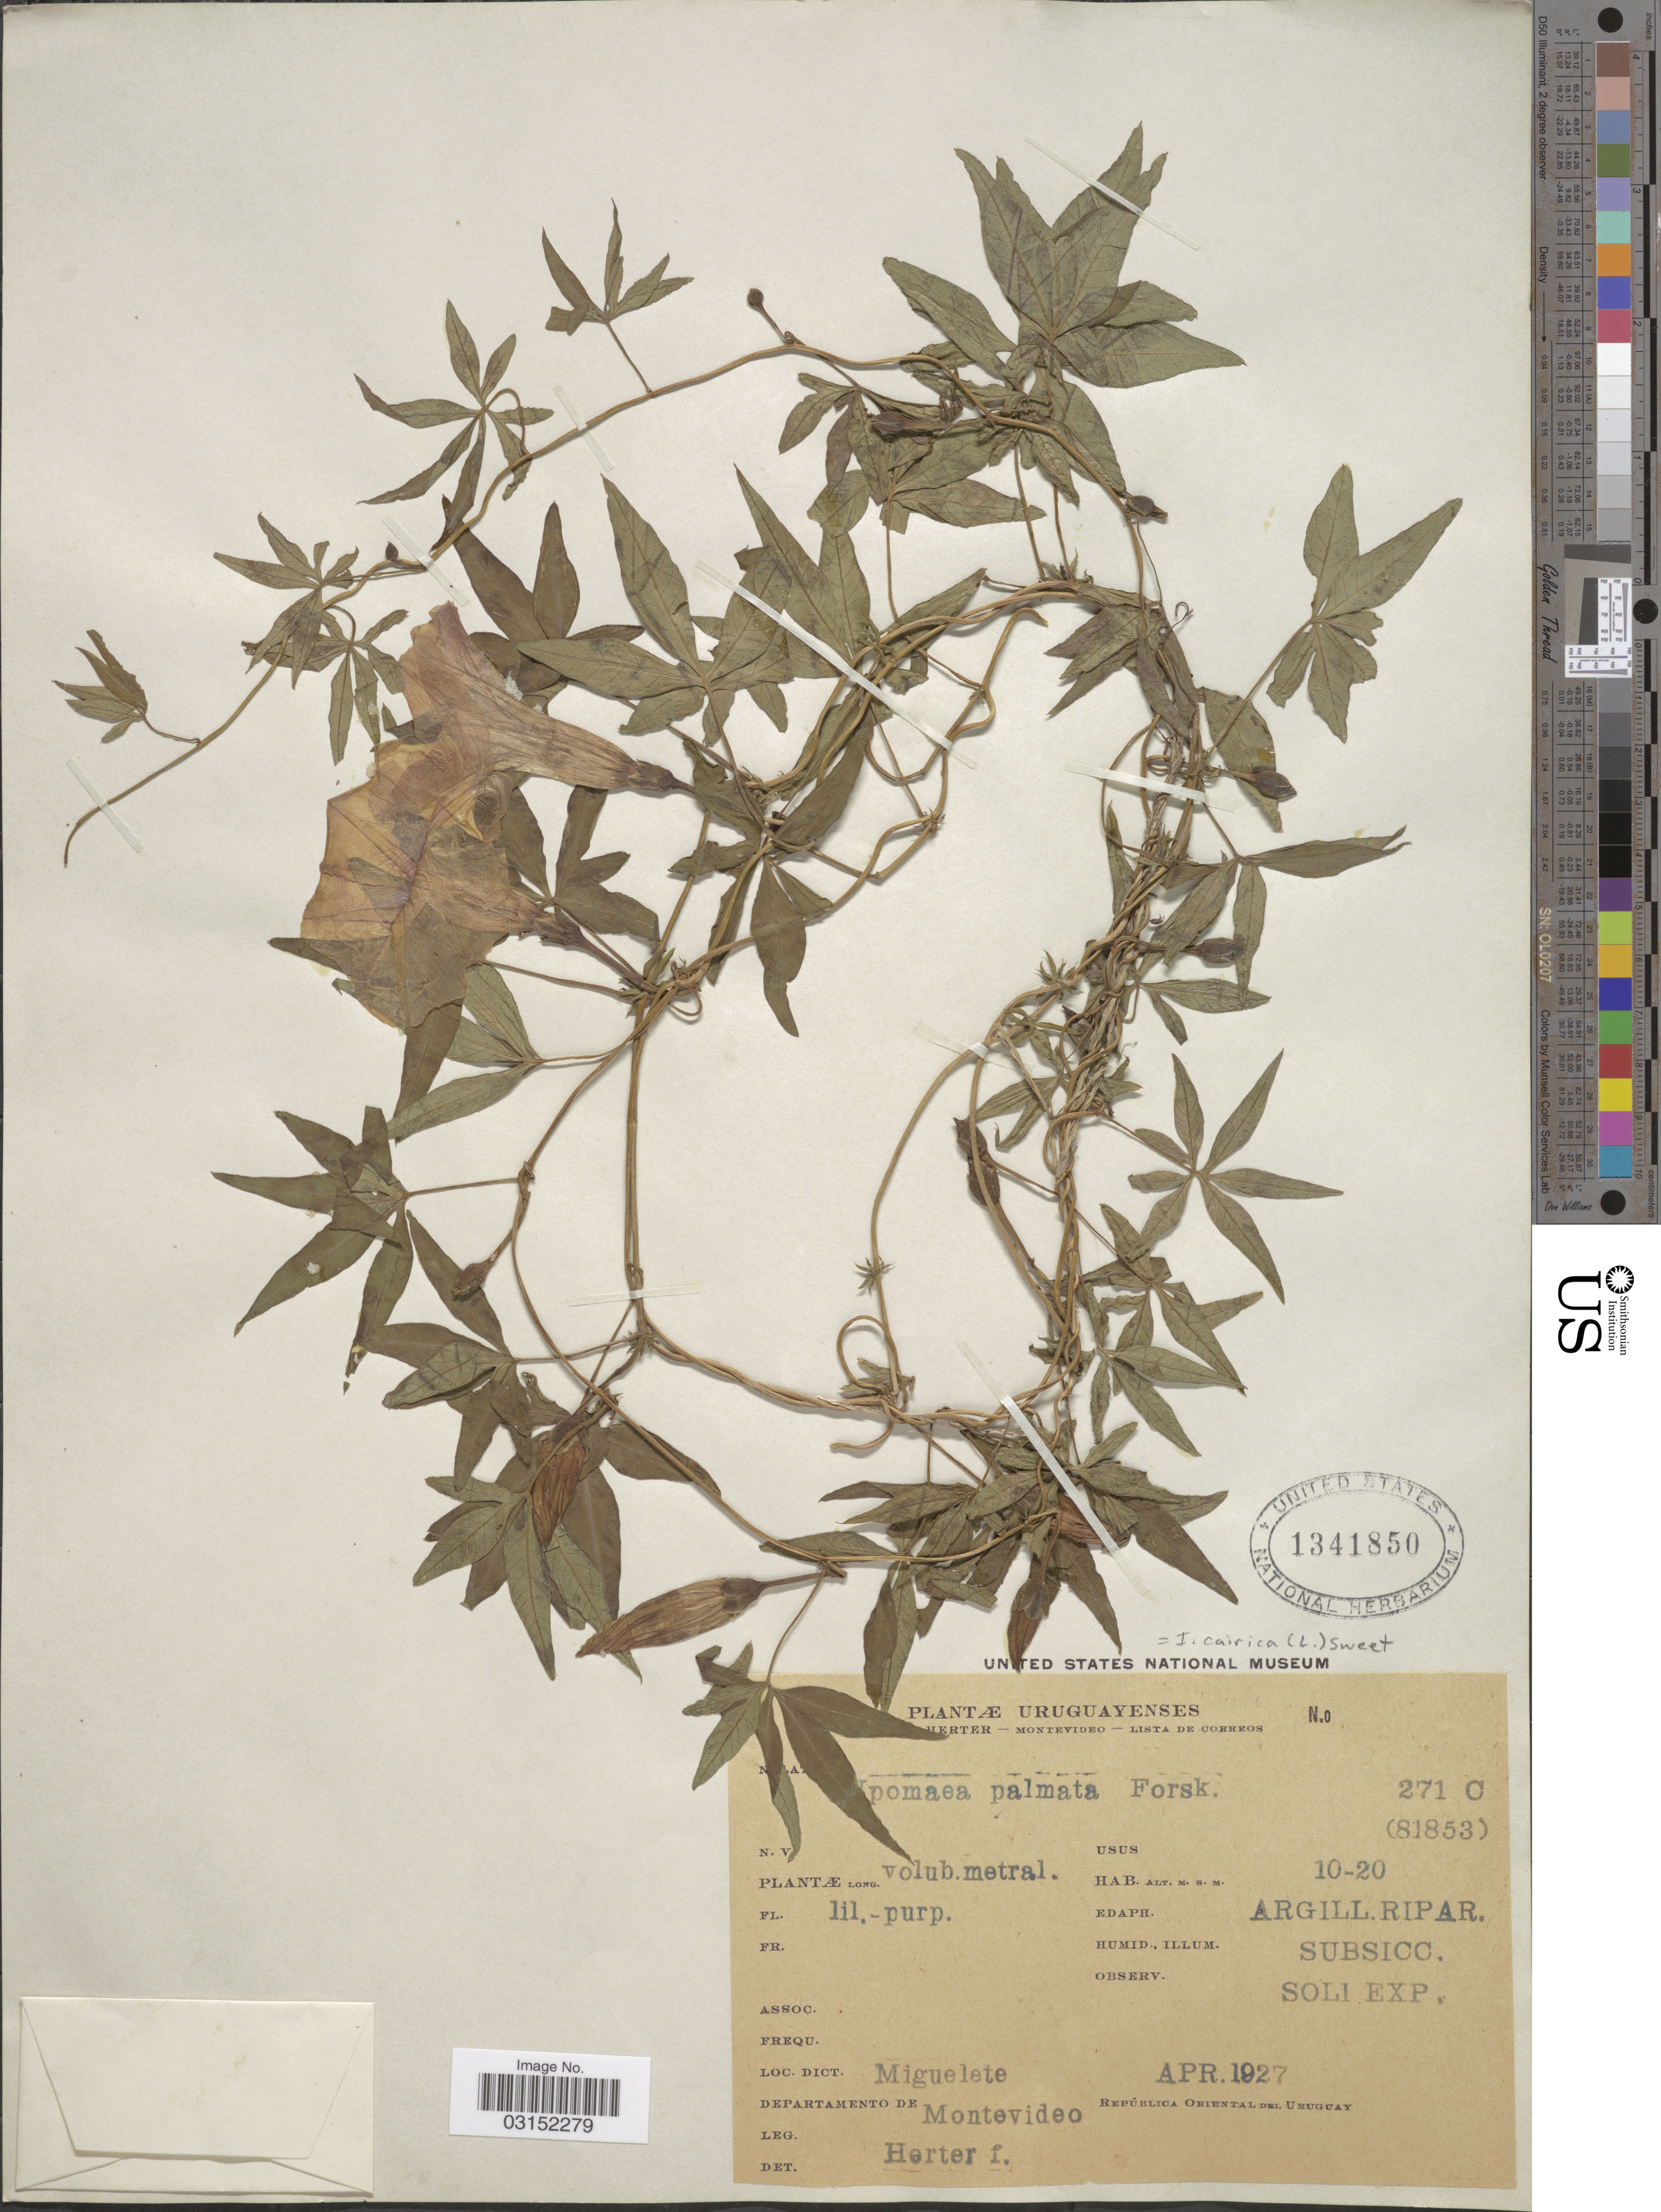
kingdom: Plantae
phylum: Tracheophyta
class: Magnoliopsida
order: Solanales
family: Convolvulaceae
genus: Ipomoea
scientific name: Ipomoea cairica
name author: (L.) Sweet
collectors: Herter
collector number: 271C/(81853)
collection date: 1927-04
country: Uruguay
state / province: Montevideo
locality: Departamento De Montevideo, República Oriental Del Uruguay, Miguelete.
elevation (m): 10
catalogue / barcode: US 1341850